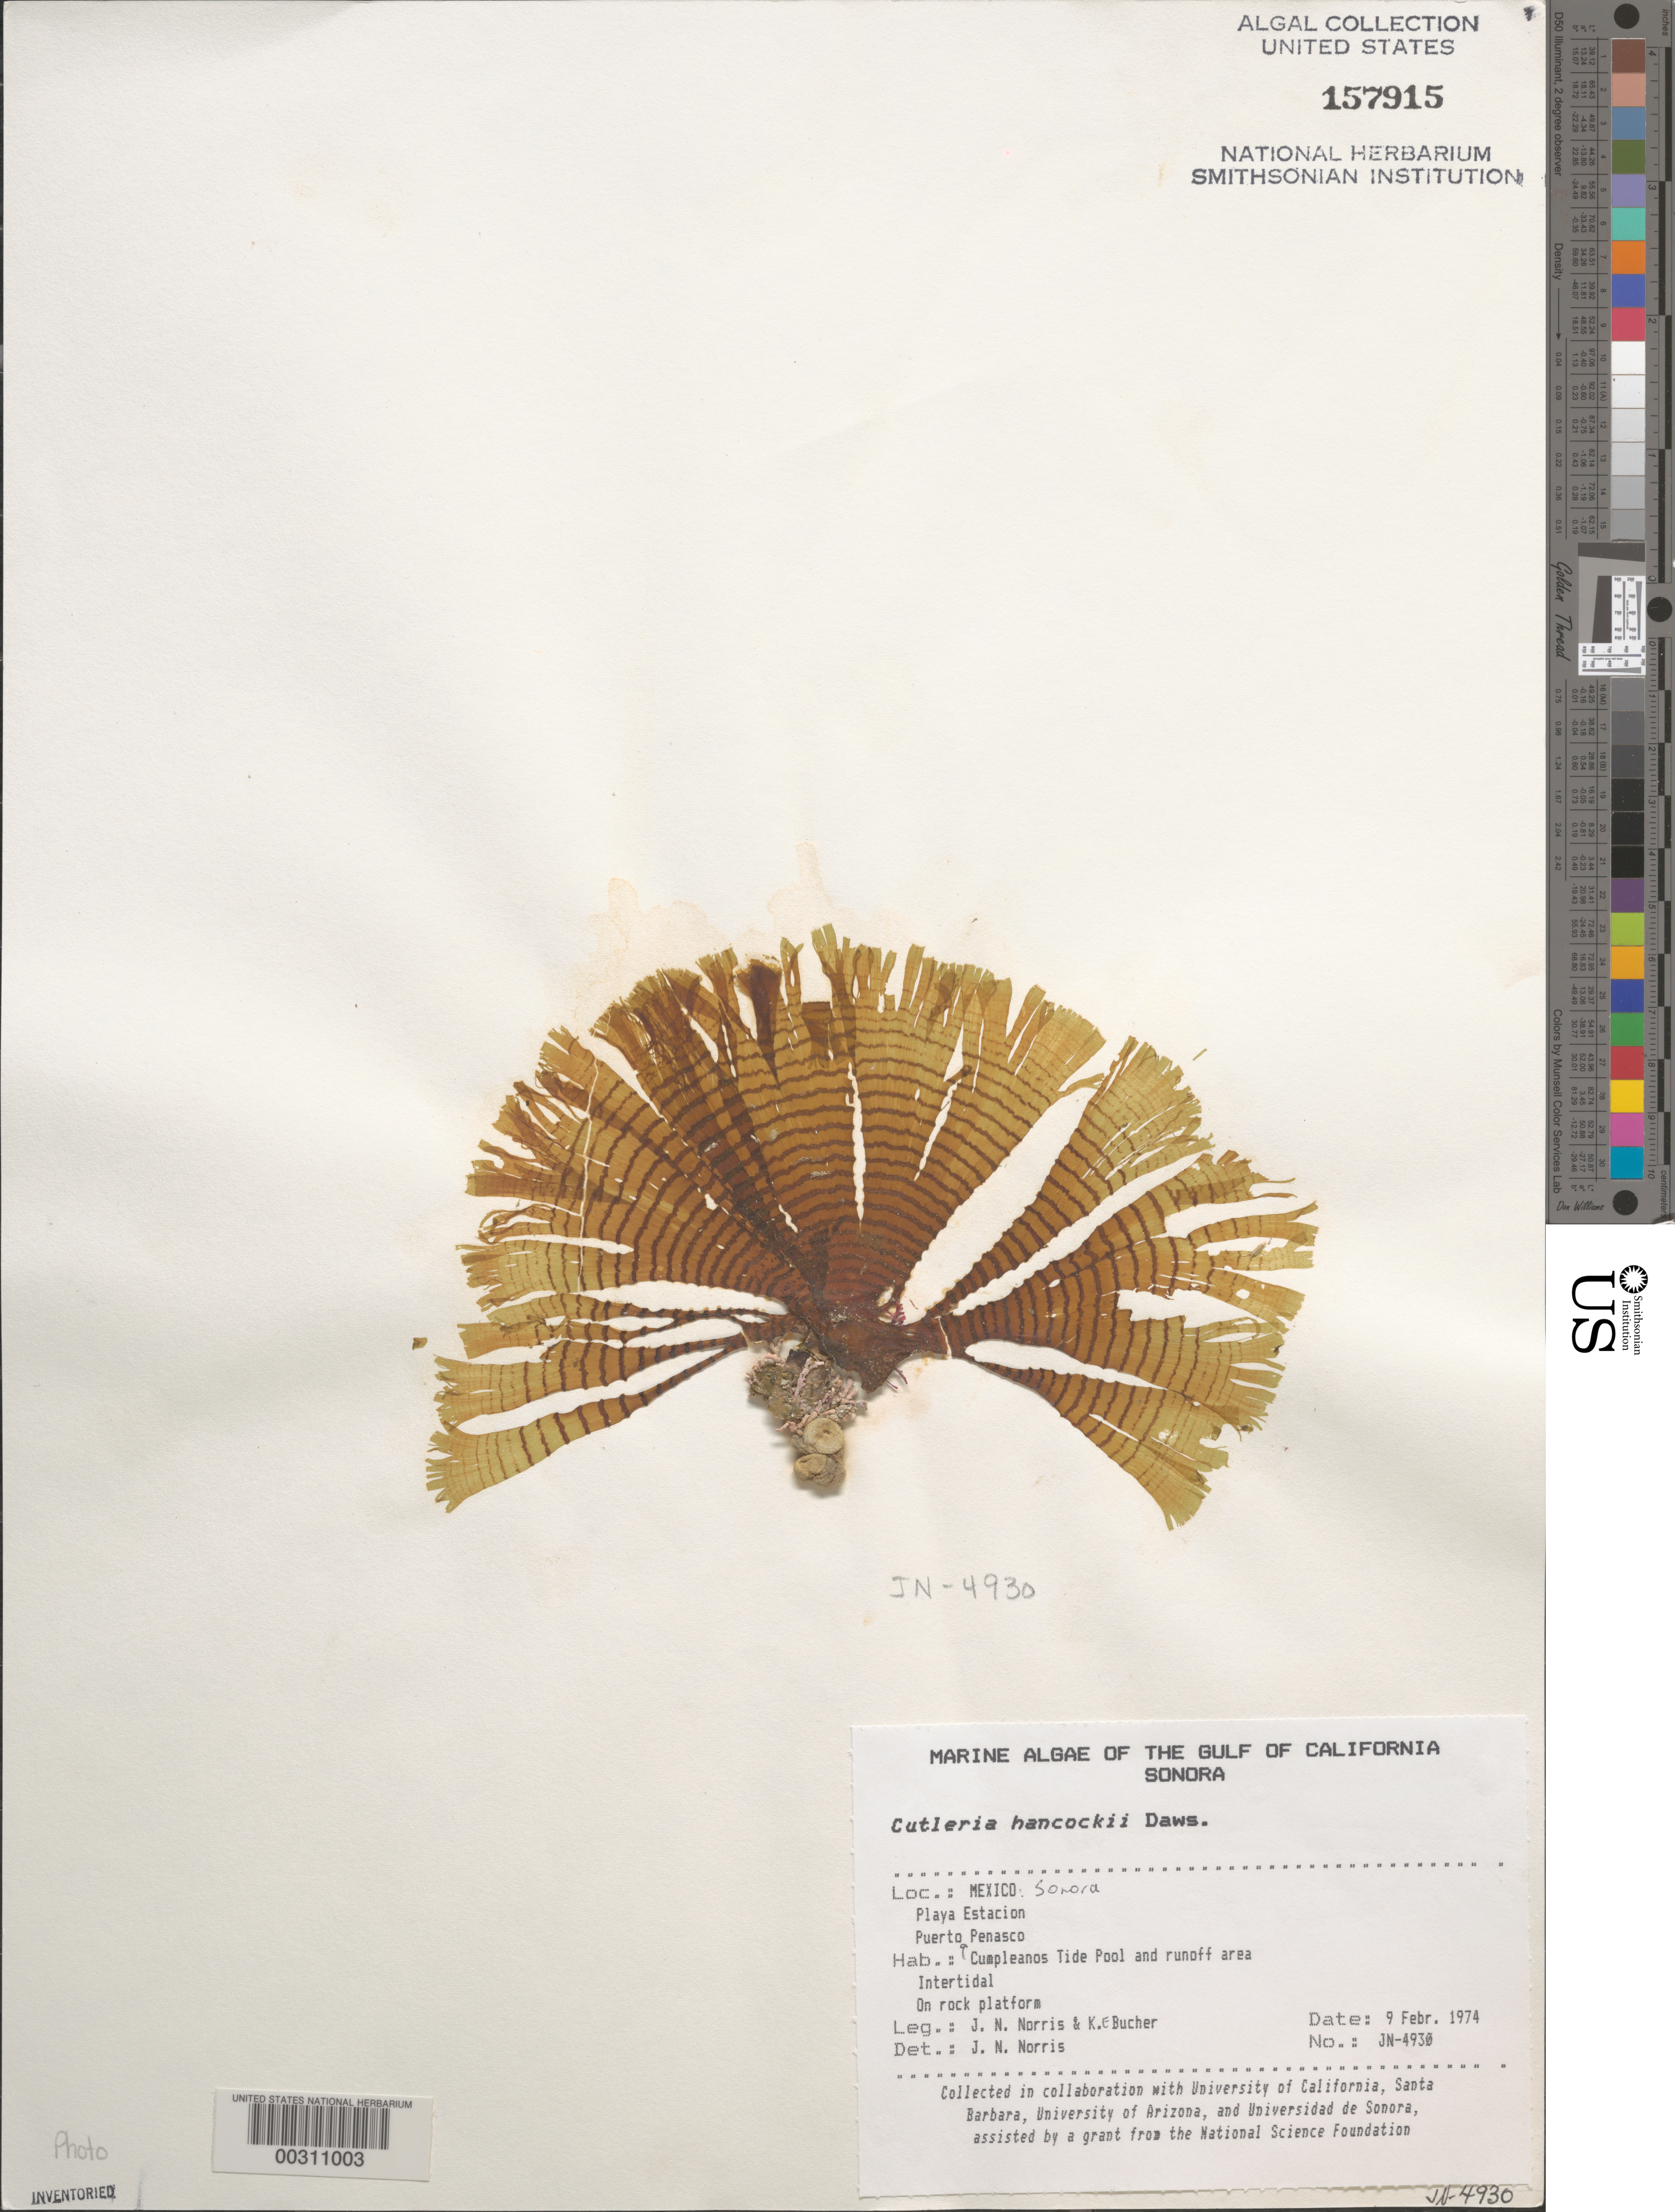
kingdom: Chromista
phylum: Ochrophyta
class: Phaeophyceae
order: Cutleriales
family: Cutleriaceae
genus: Cutleria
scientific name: Cutleria hancockii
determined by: Norris, James N.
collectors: J. N. Norris & K. E. Bucher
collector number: JN-4930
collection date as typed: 09 Feb 1974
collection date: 1974-02-09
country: Mexico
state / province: Sonora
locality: Playa Estacion, Puerto Penasco, Cumpleanos tide pool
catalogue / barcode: US 157915